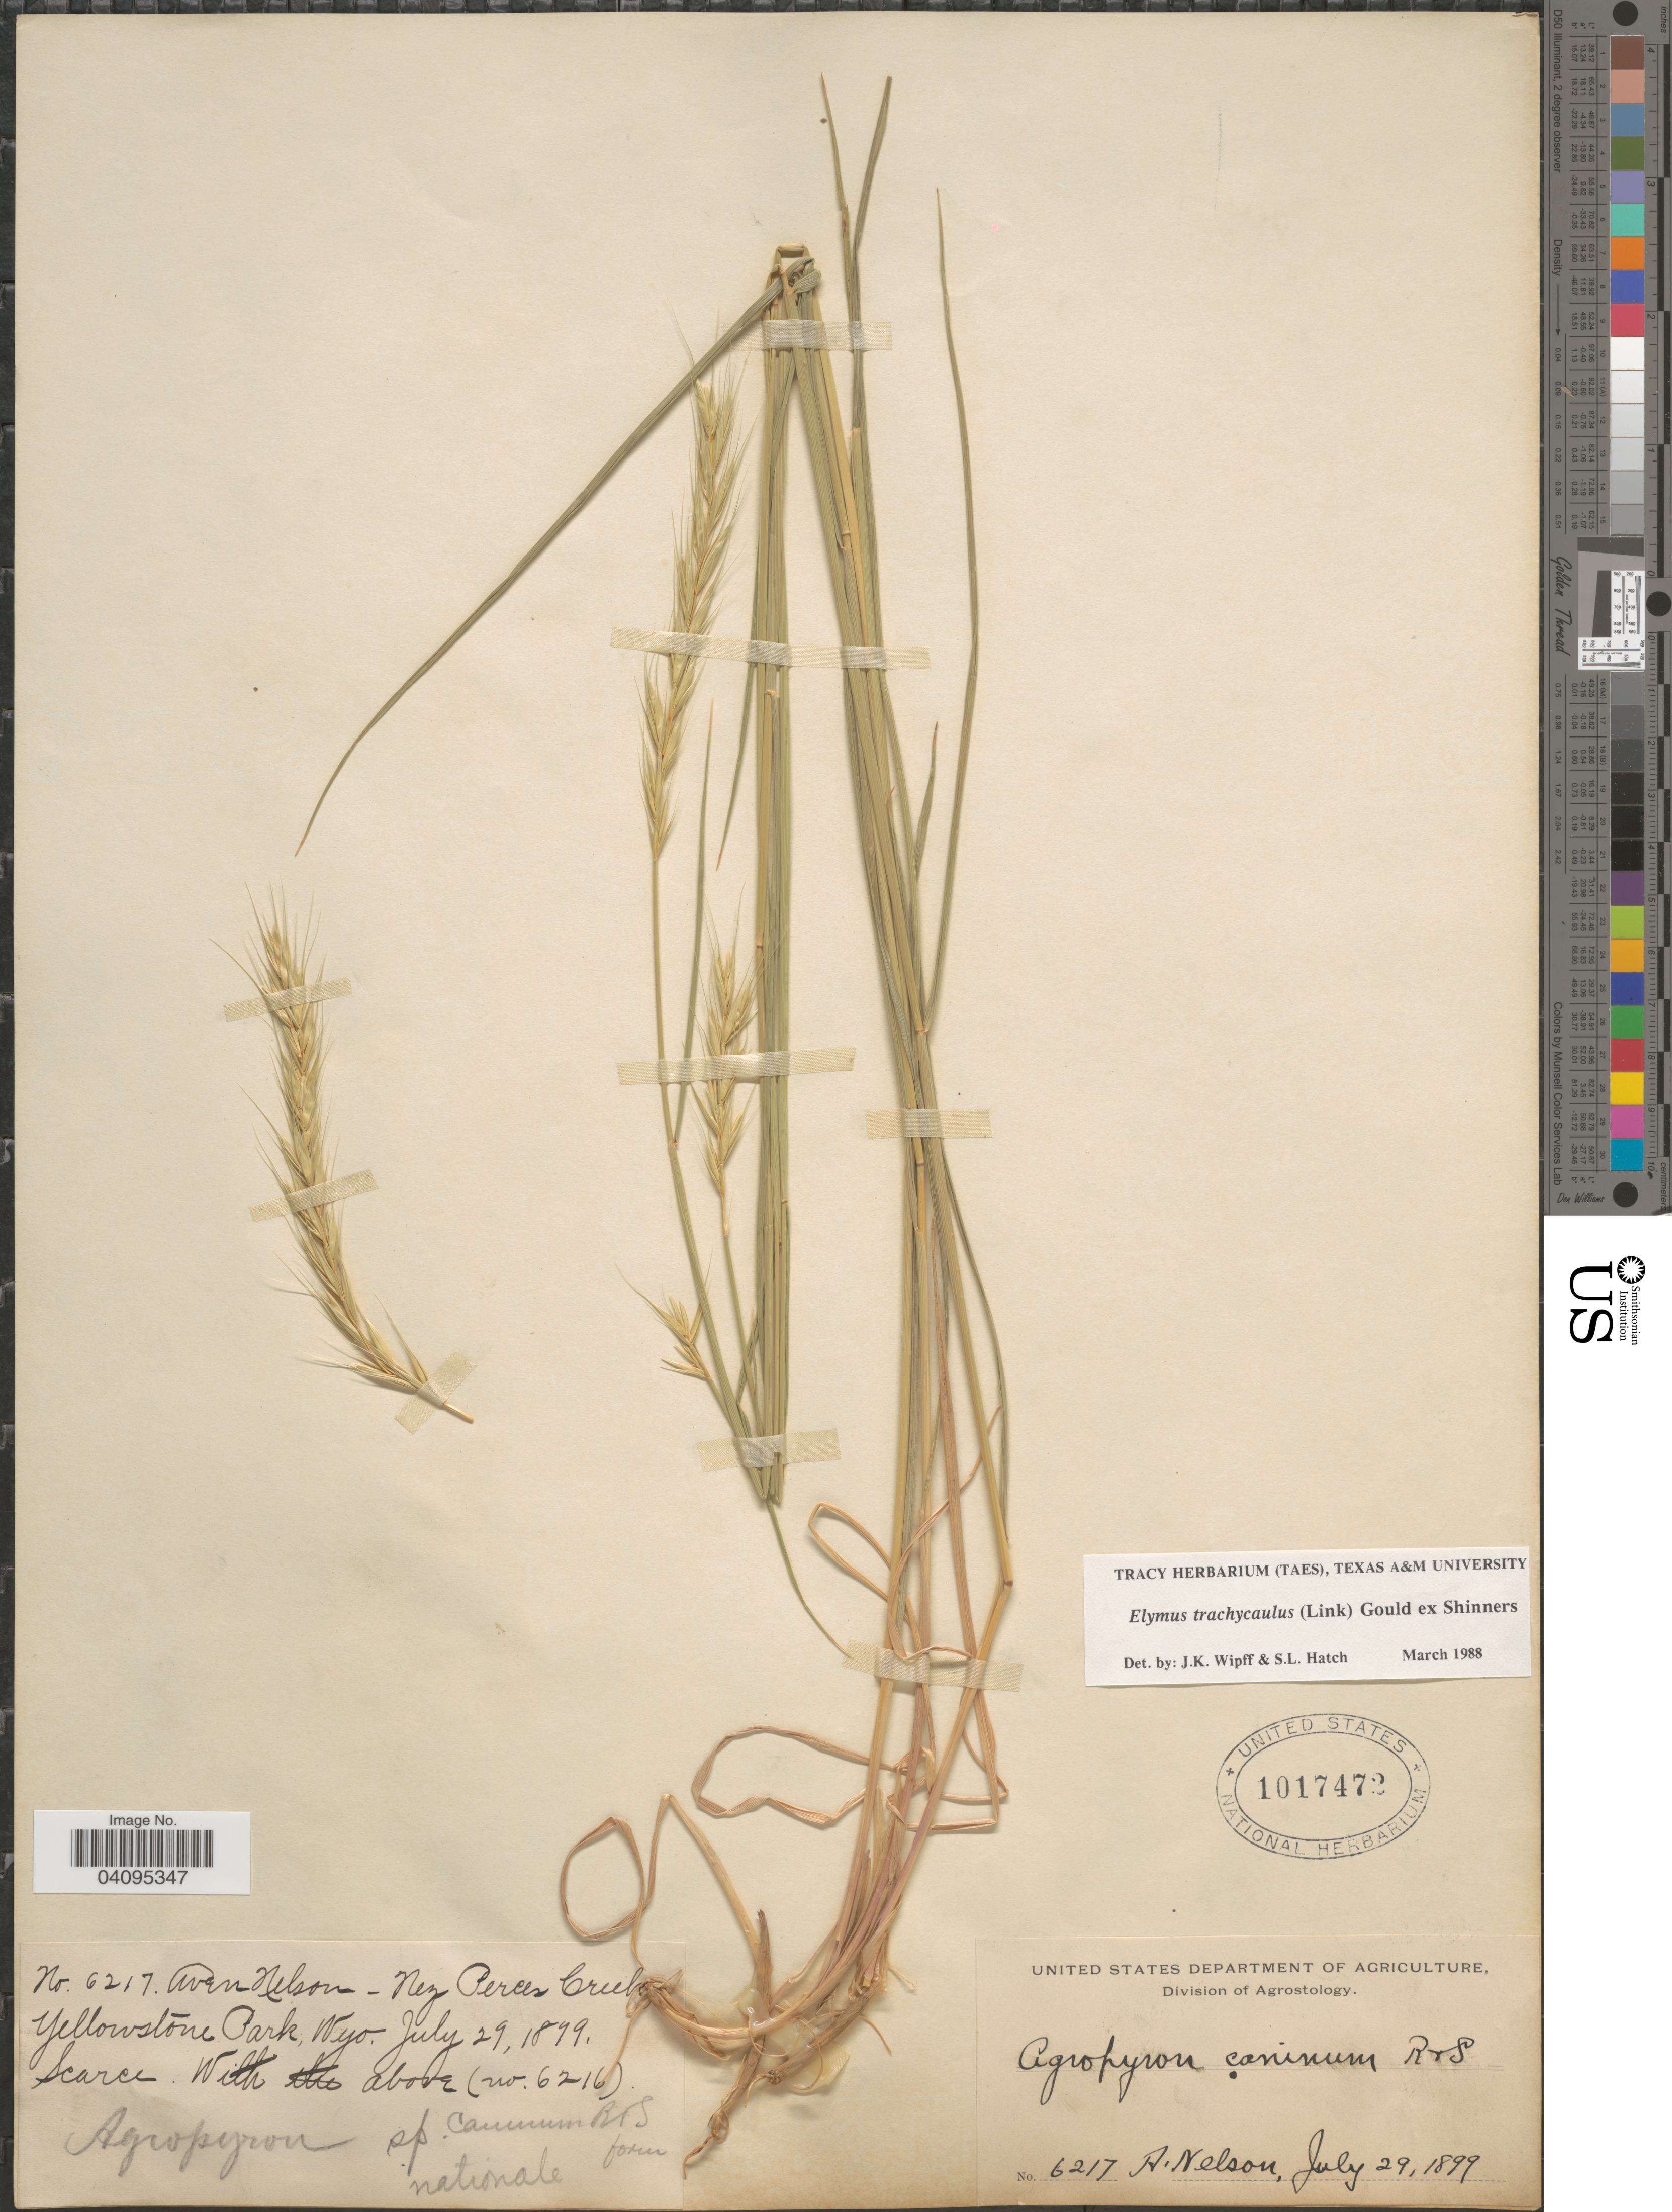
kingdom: Plantae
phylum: Tracheophyta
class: Liliopsida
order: Poales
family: Poaceae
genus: Elymus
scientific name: Elymus trachycaulus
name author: (Link) Gould ex Shinners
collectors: A. Nelson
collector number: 6217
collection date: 1899-07-29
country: United States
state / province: Wyoming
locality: Nez Perces Creek. Yellowstone Park.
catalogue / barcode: US 1017472